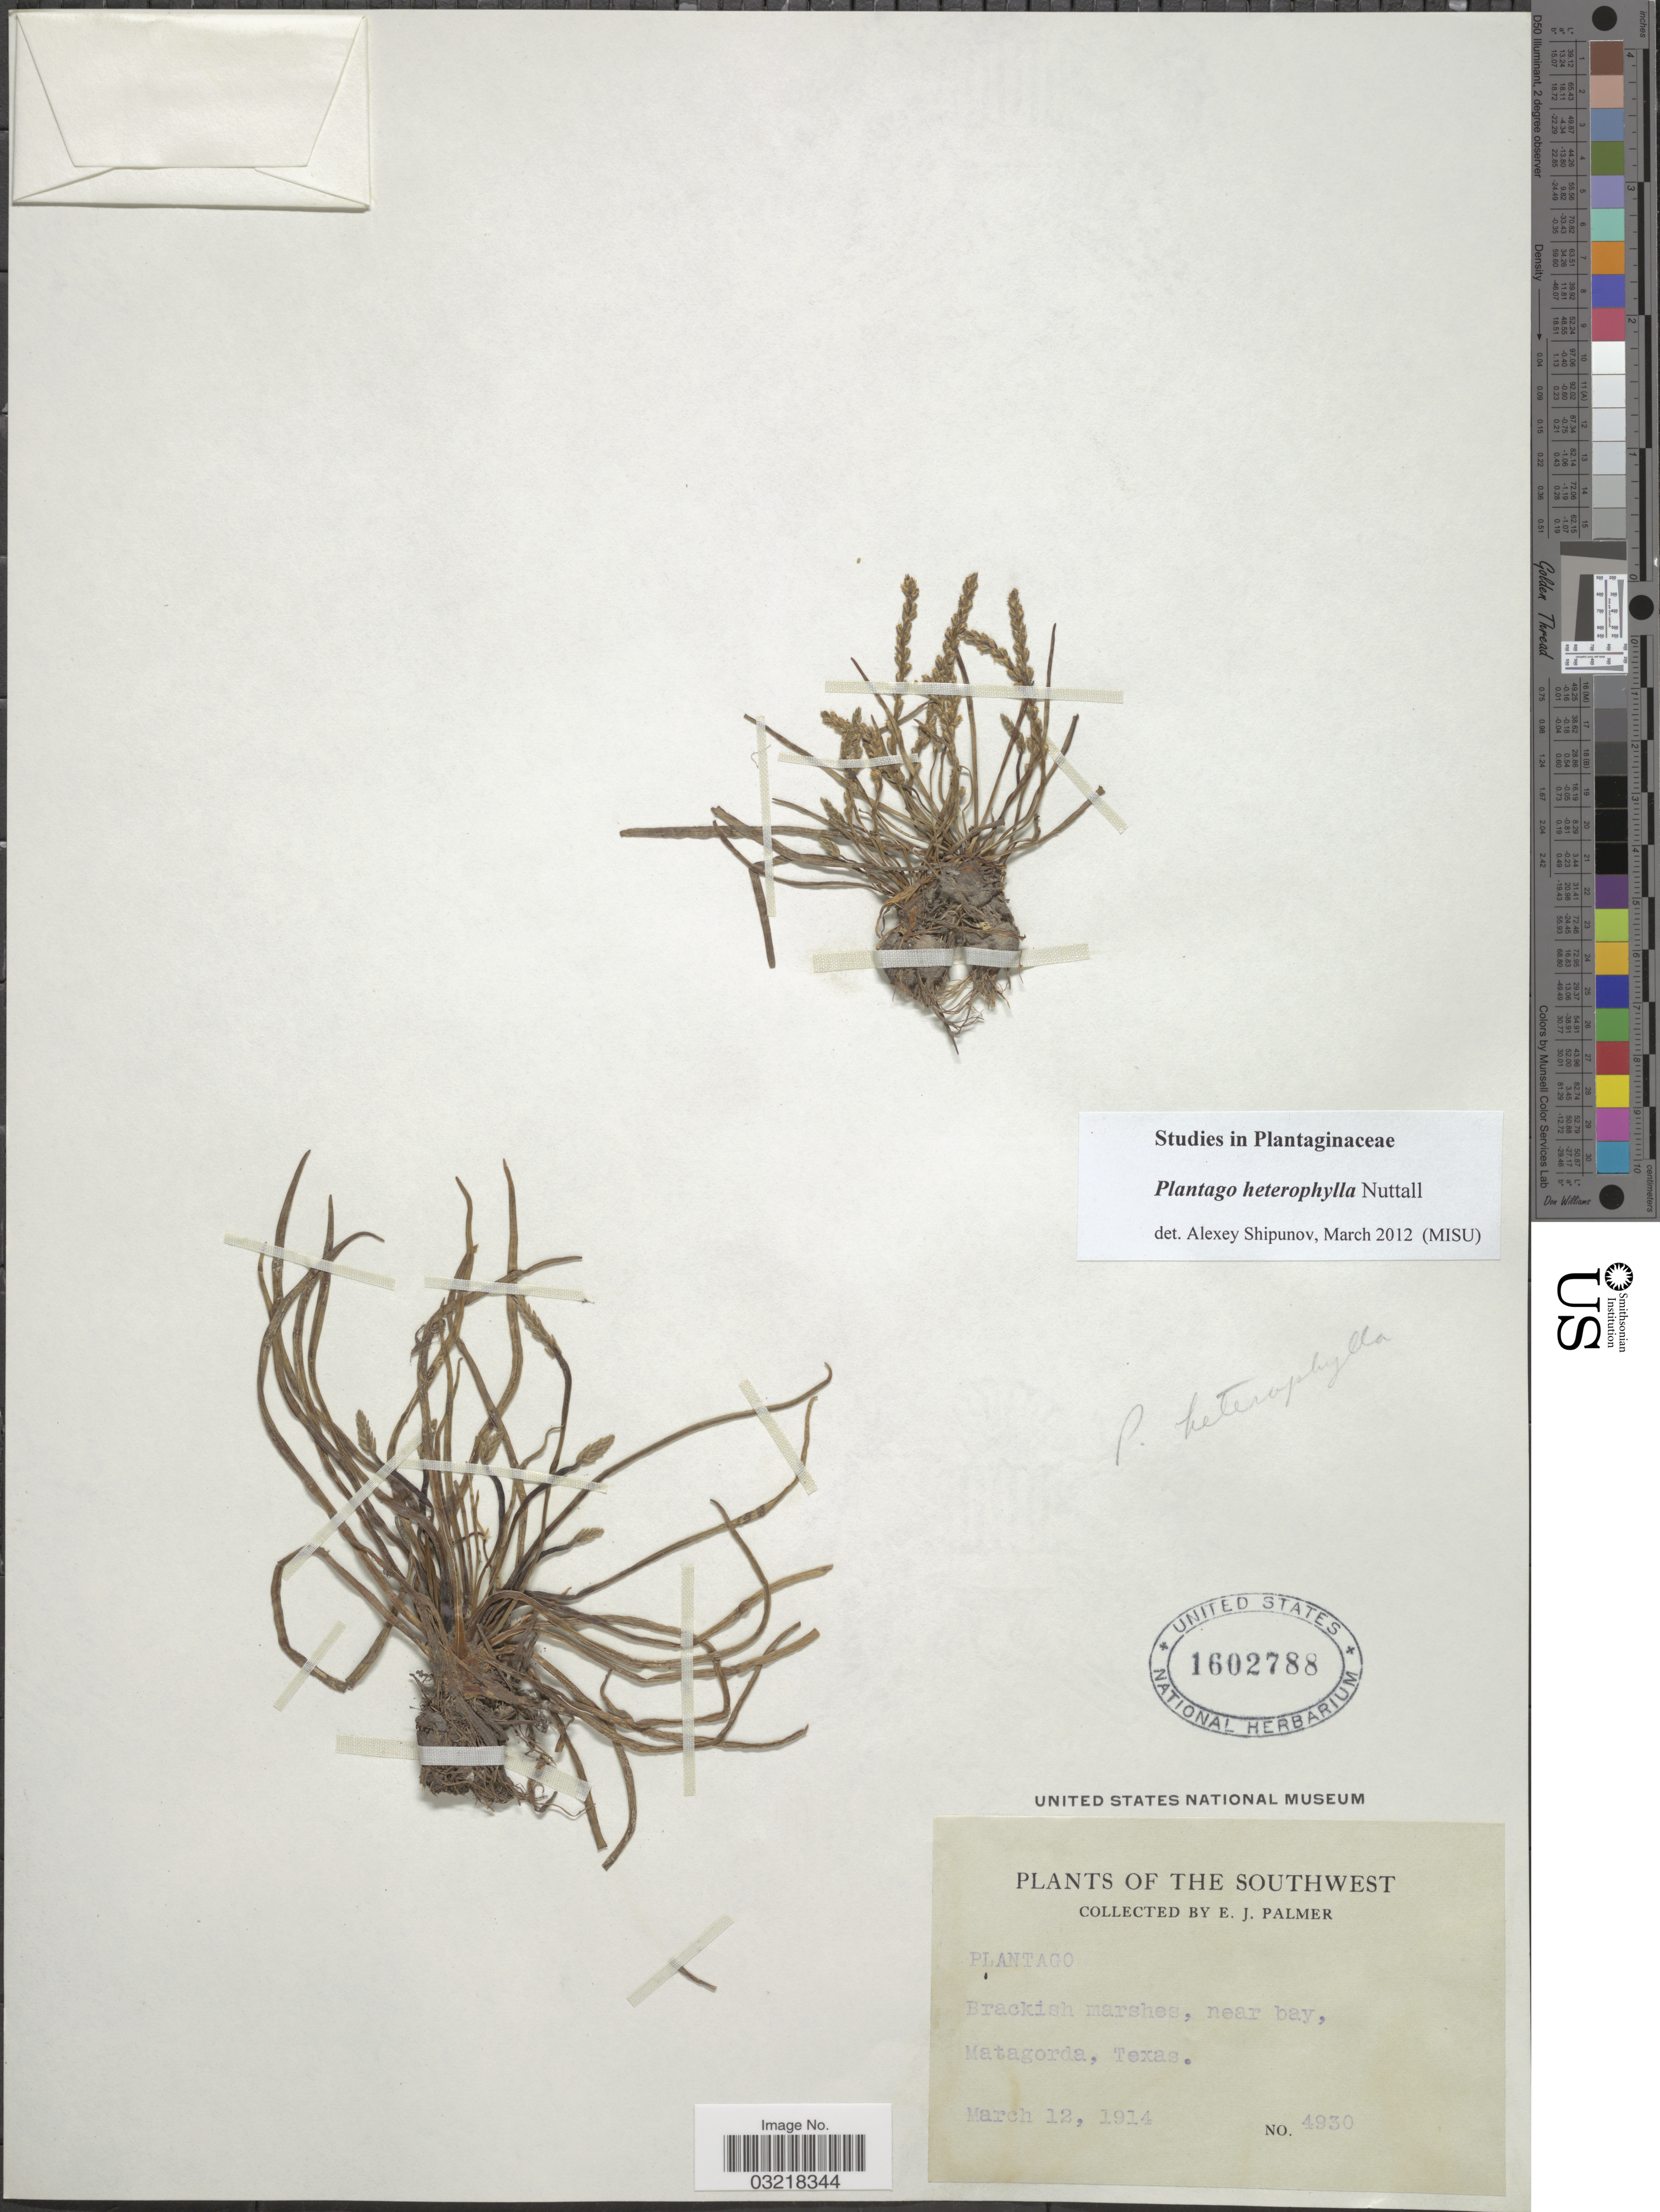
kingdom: Plantae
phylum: Tracheophyta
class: Magnoliopsida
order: Lamiales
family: Plantaginaceae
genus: Plantago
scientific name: Plantago heterophylla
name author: Nutt.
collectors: E. J. Palmer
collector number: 4930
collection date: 1914-03-12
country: United States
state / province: Texas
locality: The Southwest. Matagorda.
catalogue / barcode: US 1602788